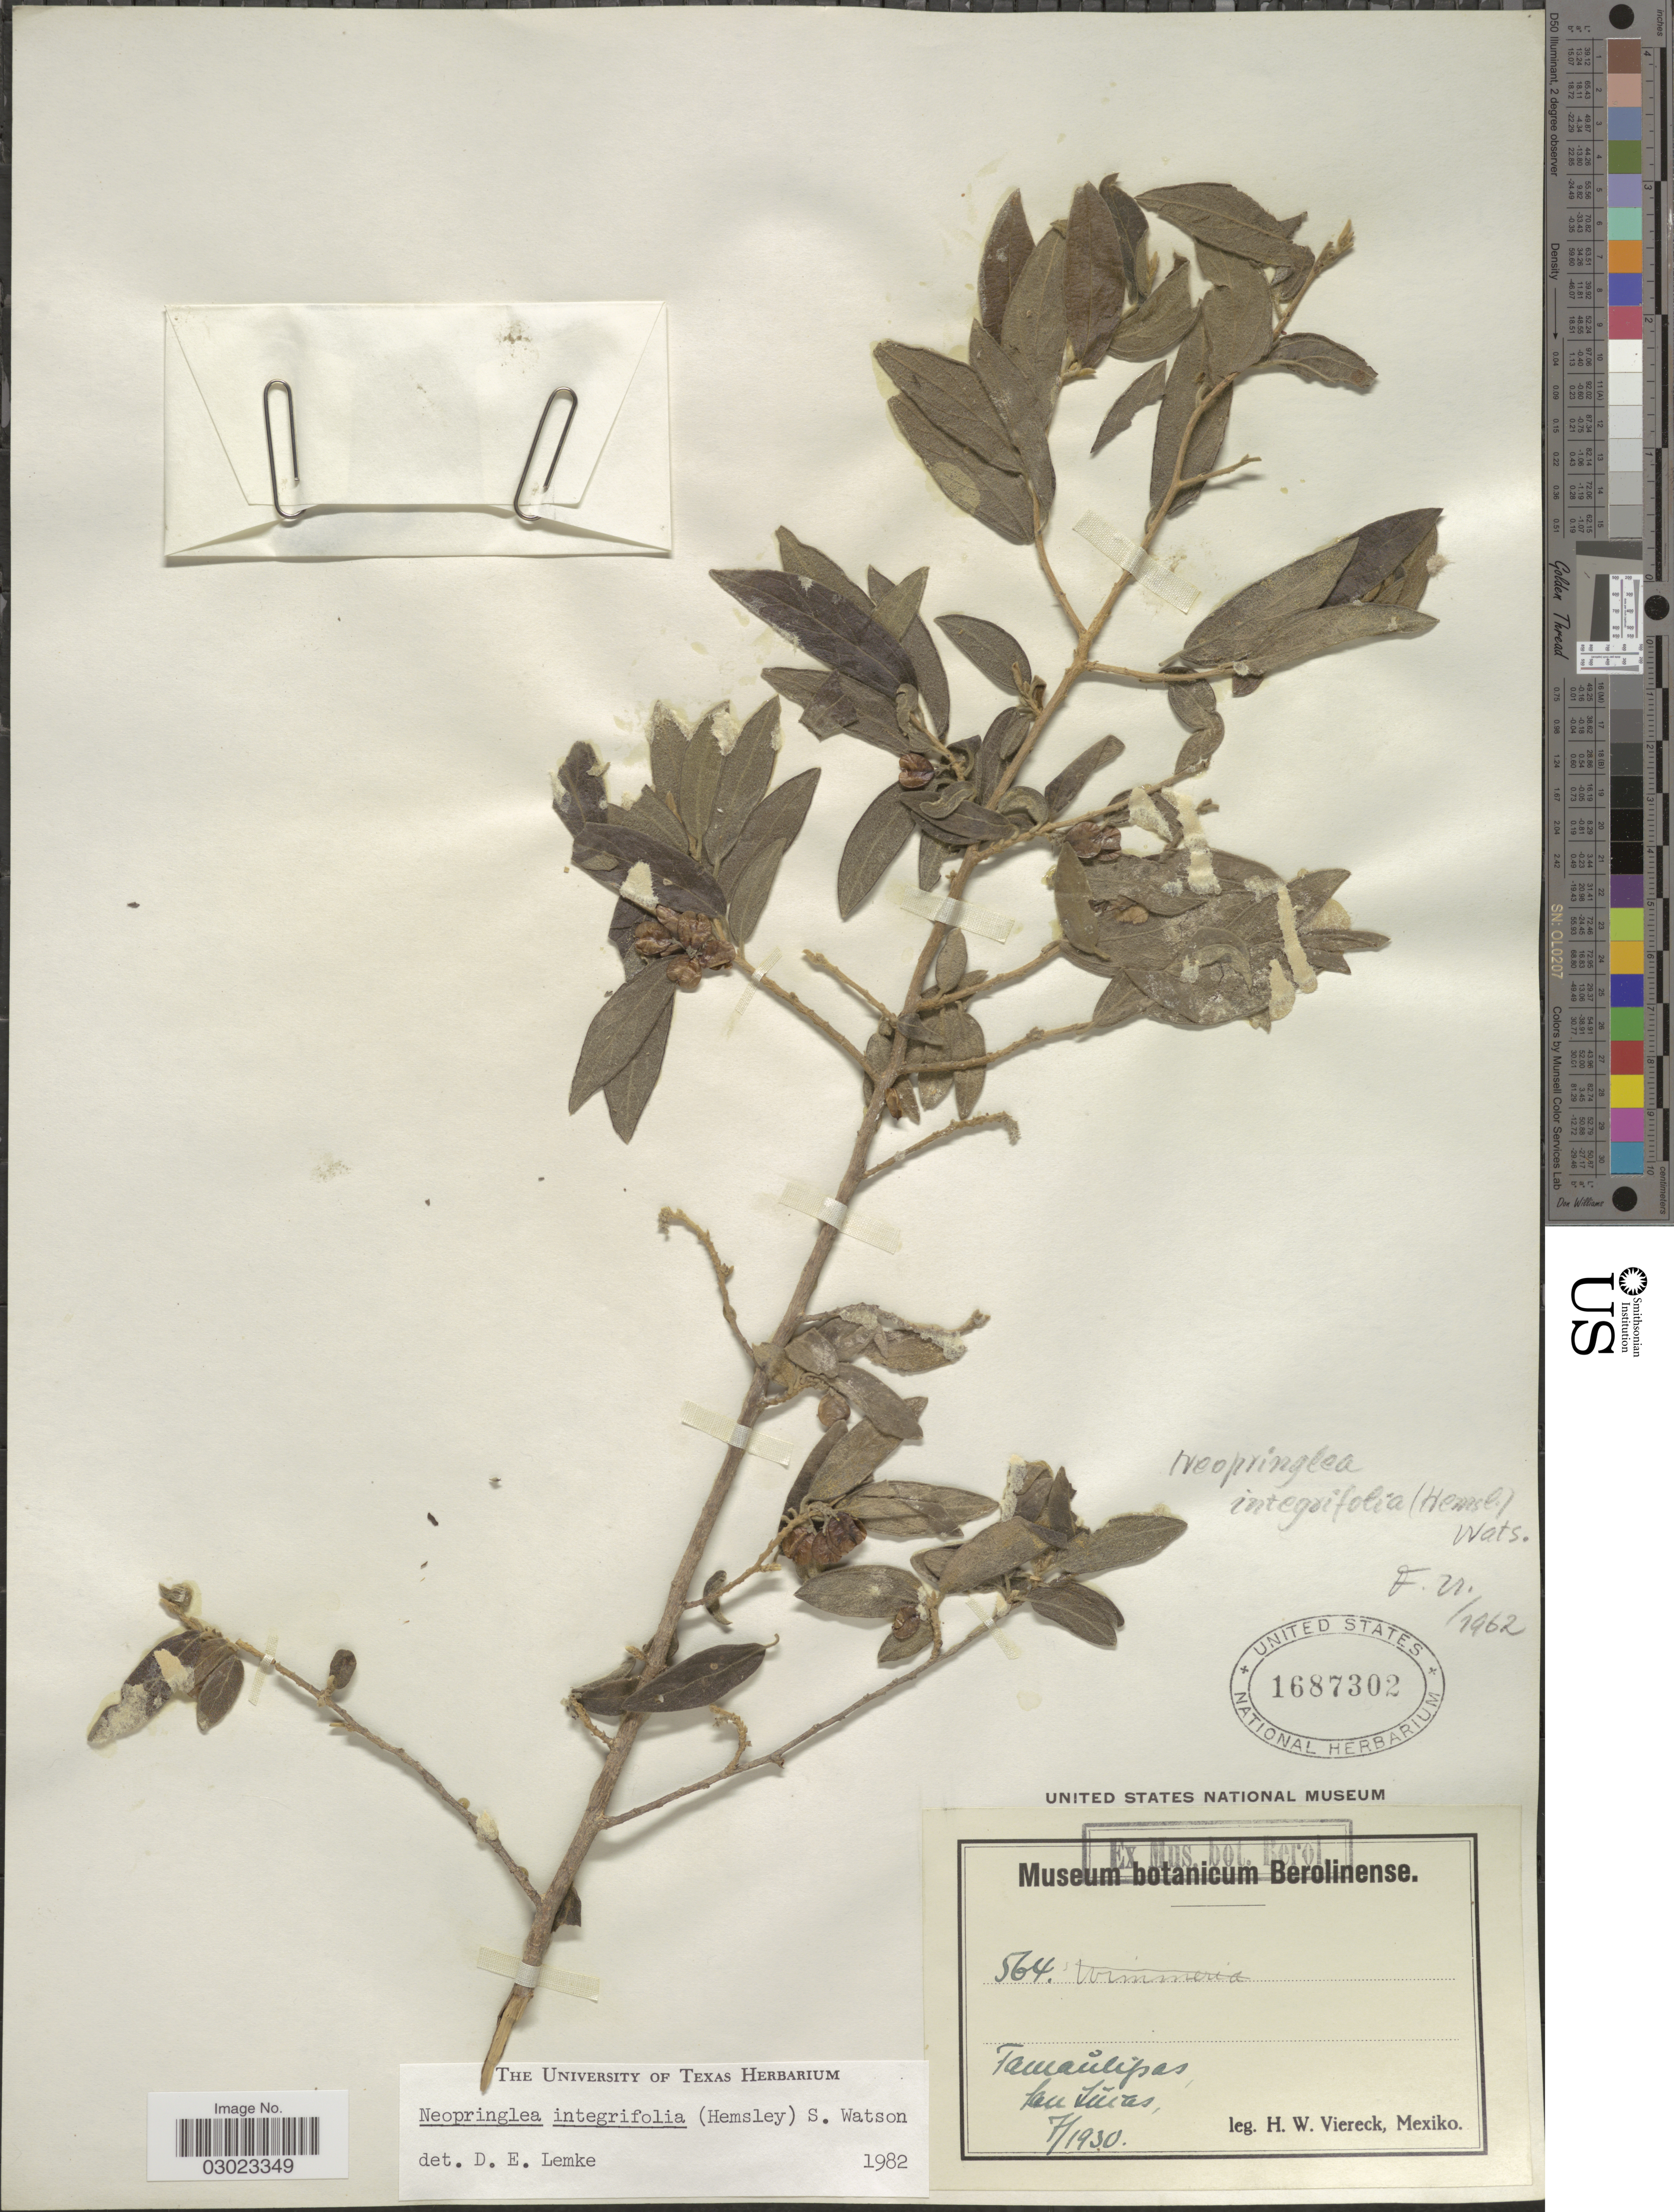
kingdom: Plantae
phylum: Tracheophyta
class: Magnoliopsida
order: Malpighiales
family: Salicaceae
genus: Neopringlea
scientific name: Neopringlea integrifolia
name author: (Hemsl.) S. Watson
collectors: H. W. Viereck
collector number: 564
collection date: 1930-07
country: Mexico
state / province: Tamaulipas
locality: San Lucas.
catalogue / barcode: US 1687302